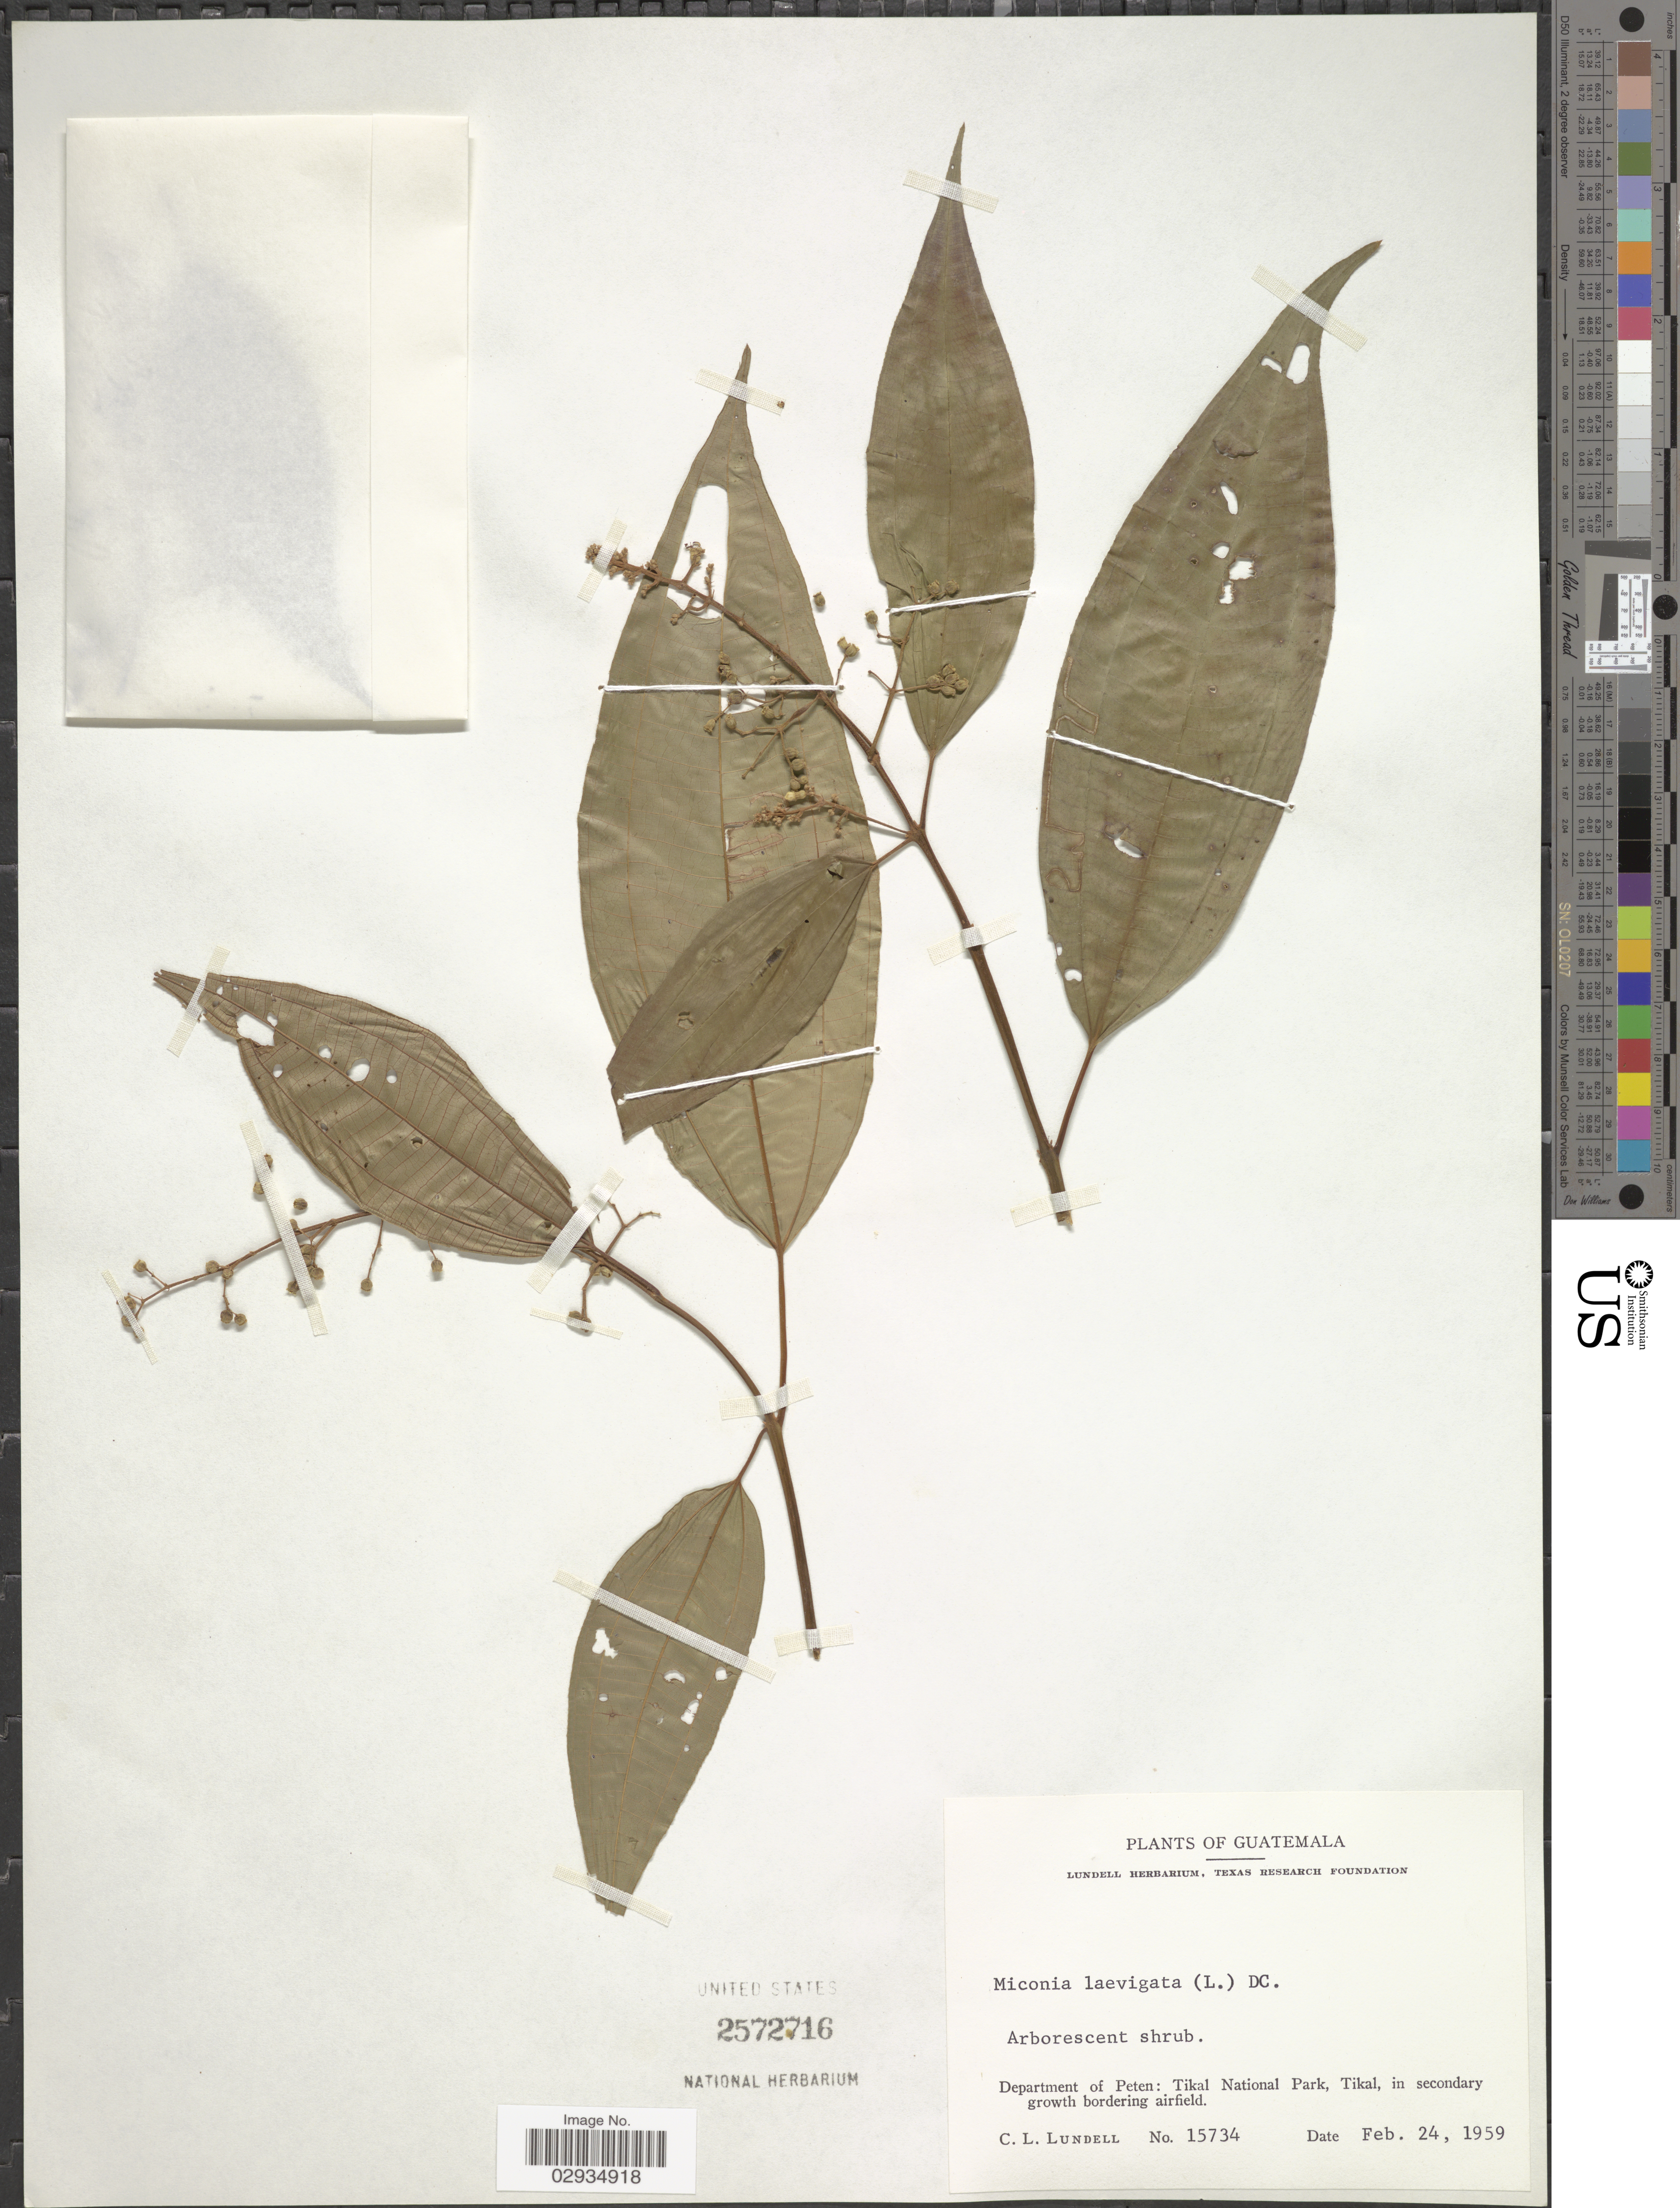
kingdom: Plantae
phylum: Tracheophyta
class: Magnoliopsida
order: Myrtales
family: Melastomataceae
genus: Miconia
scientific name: Miconia laevigata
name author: (L.) D. Don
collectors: C. L. Lundell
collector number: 15734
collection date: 1959-02-24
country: Guatemala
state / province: El Petén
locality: Department of Peten: Tikal National Park, Tikal.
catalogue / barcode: US 2572716